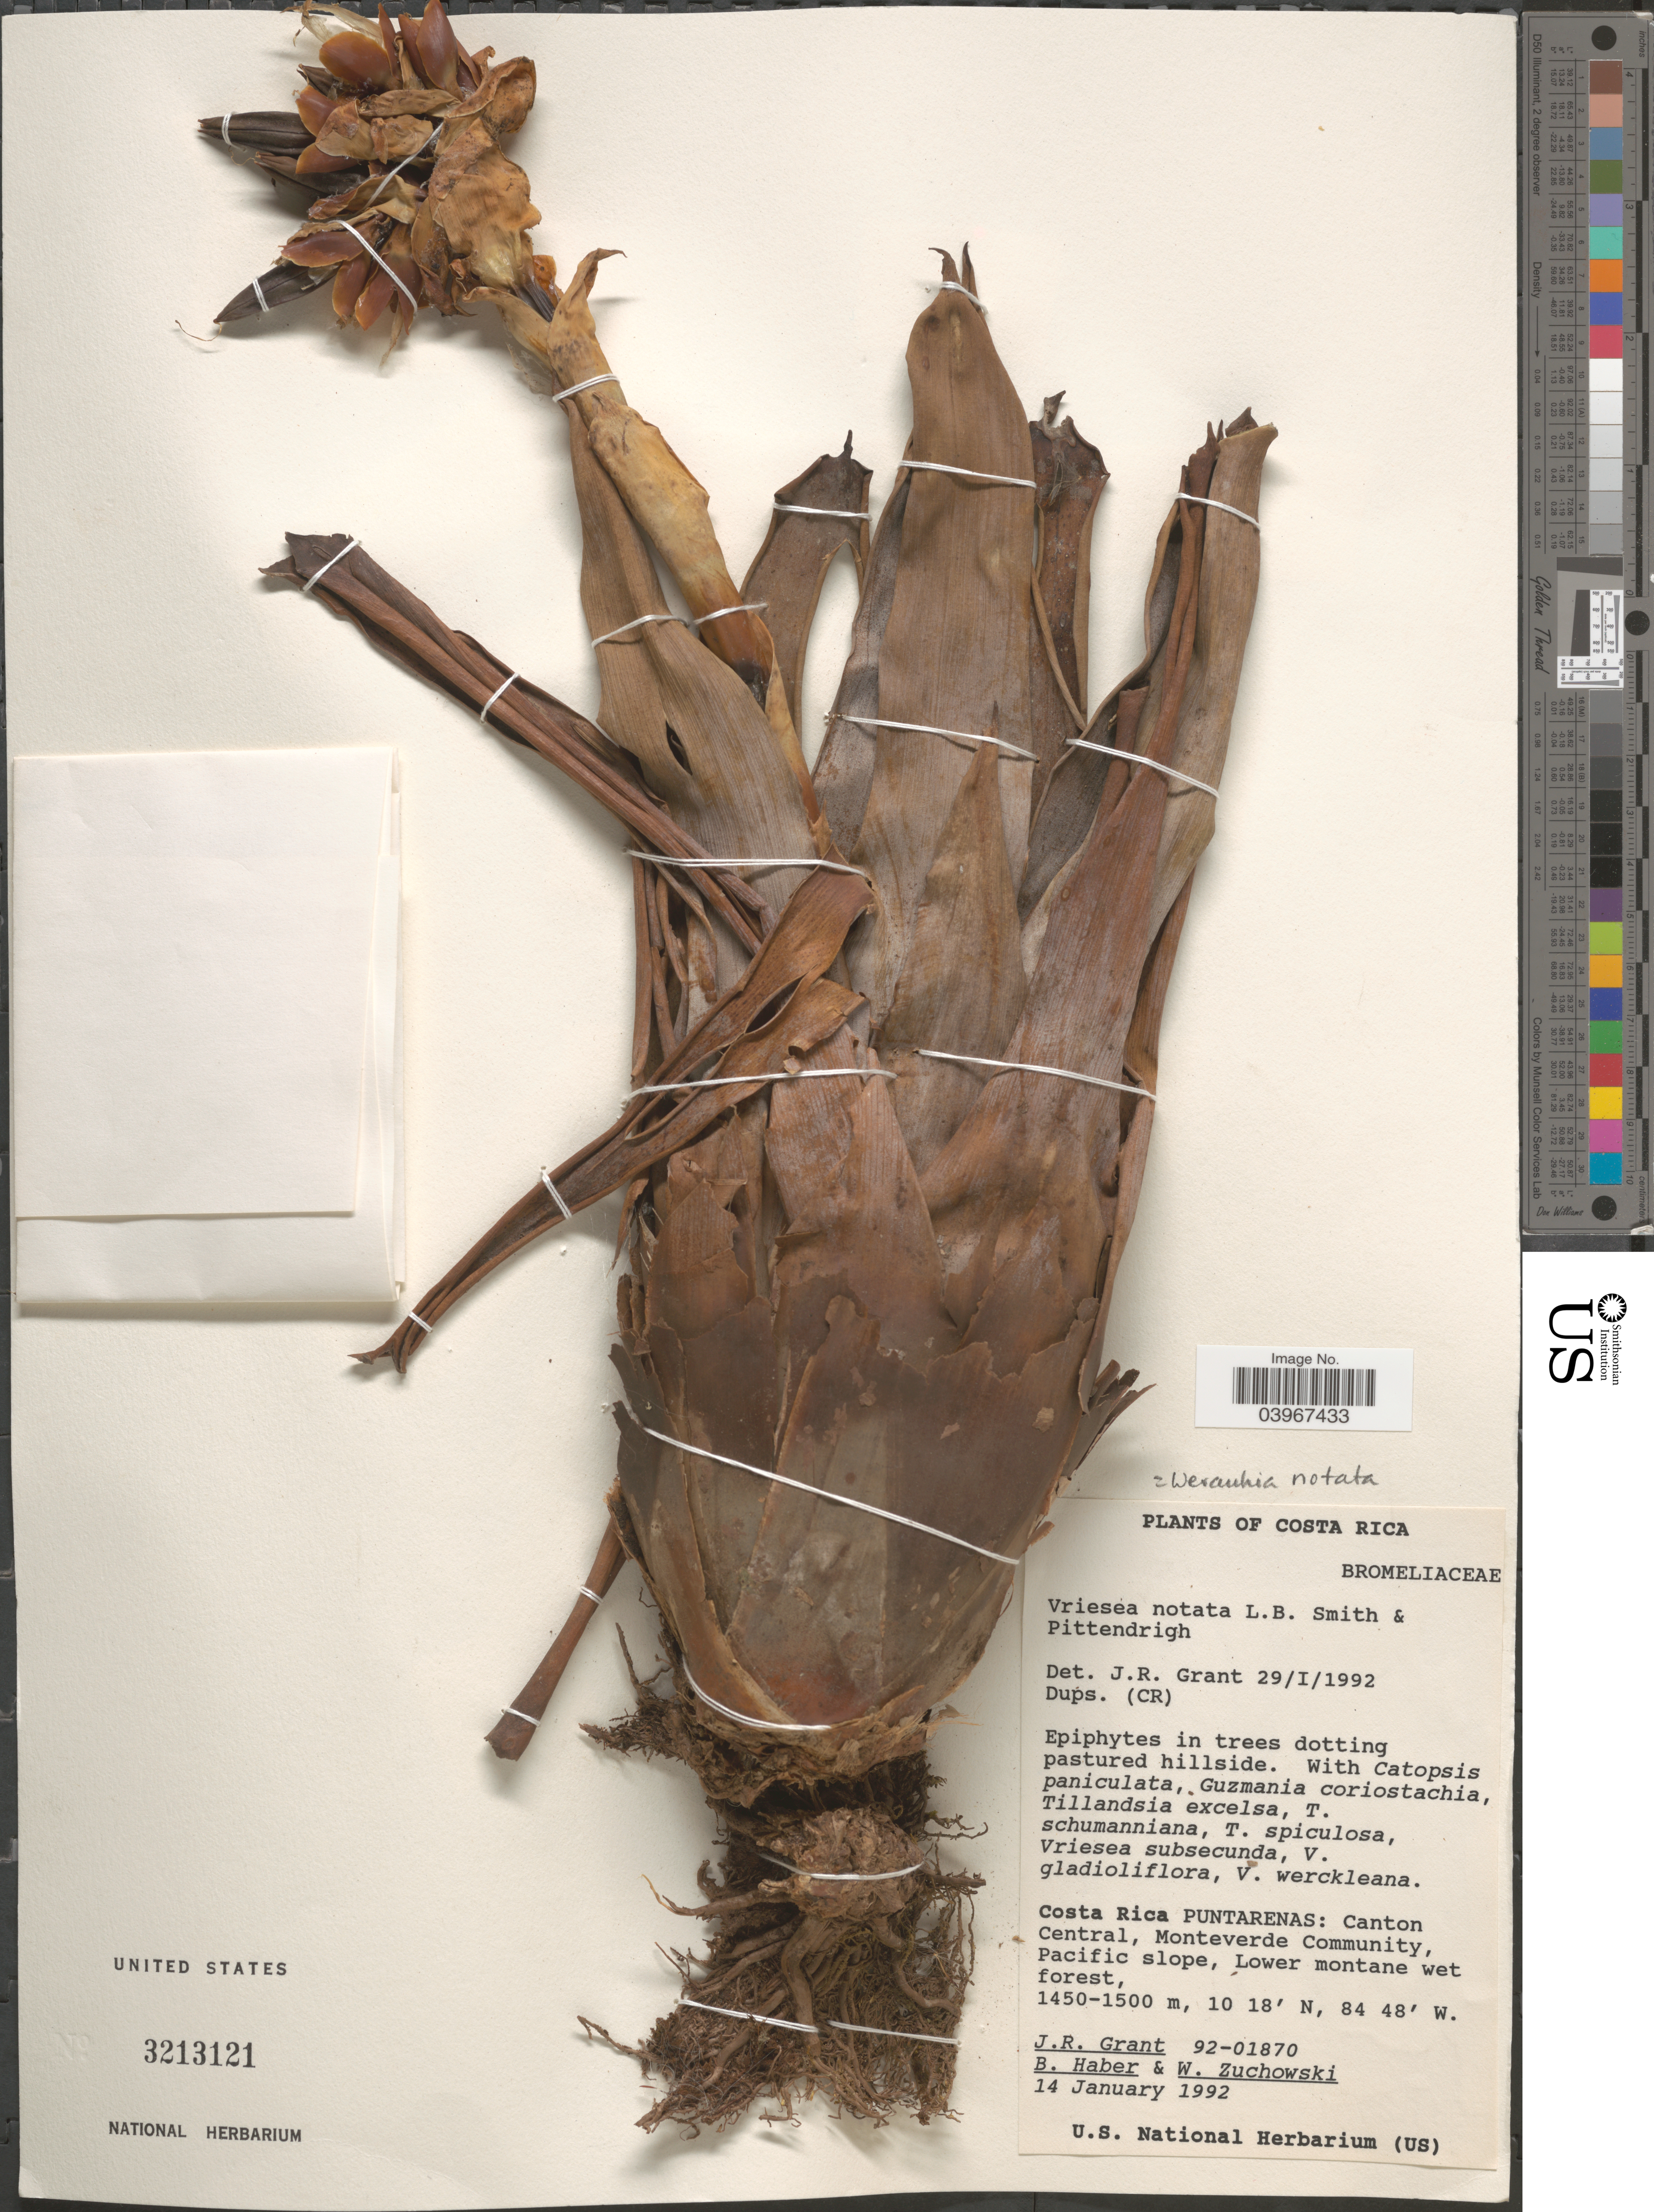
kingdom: Plantae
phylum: Tracheophyta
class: Liliopsida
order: Poales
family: Bromeliaceae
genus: Werauhia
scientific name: Werauhia notata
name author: (L.B. Sm. & Pittendr.) J.R. Grant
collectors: J. Grant, B. Haber & W. Zuchowski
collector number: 92-01870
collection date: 1992-01-14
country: Costa Rica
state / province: Puntarenas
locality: Canton Central, Monteverde Community, Pacific slope, Lower montane wet forest.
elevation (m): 1450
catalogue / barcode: US 3213121